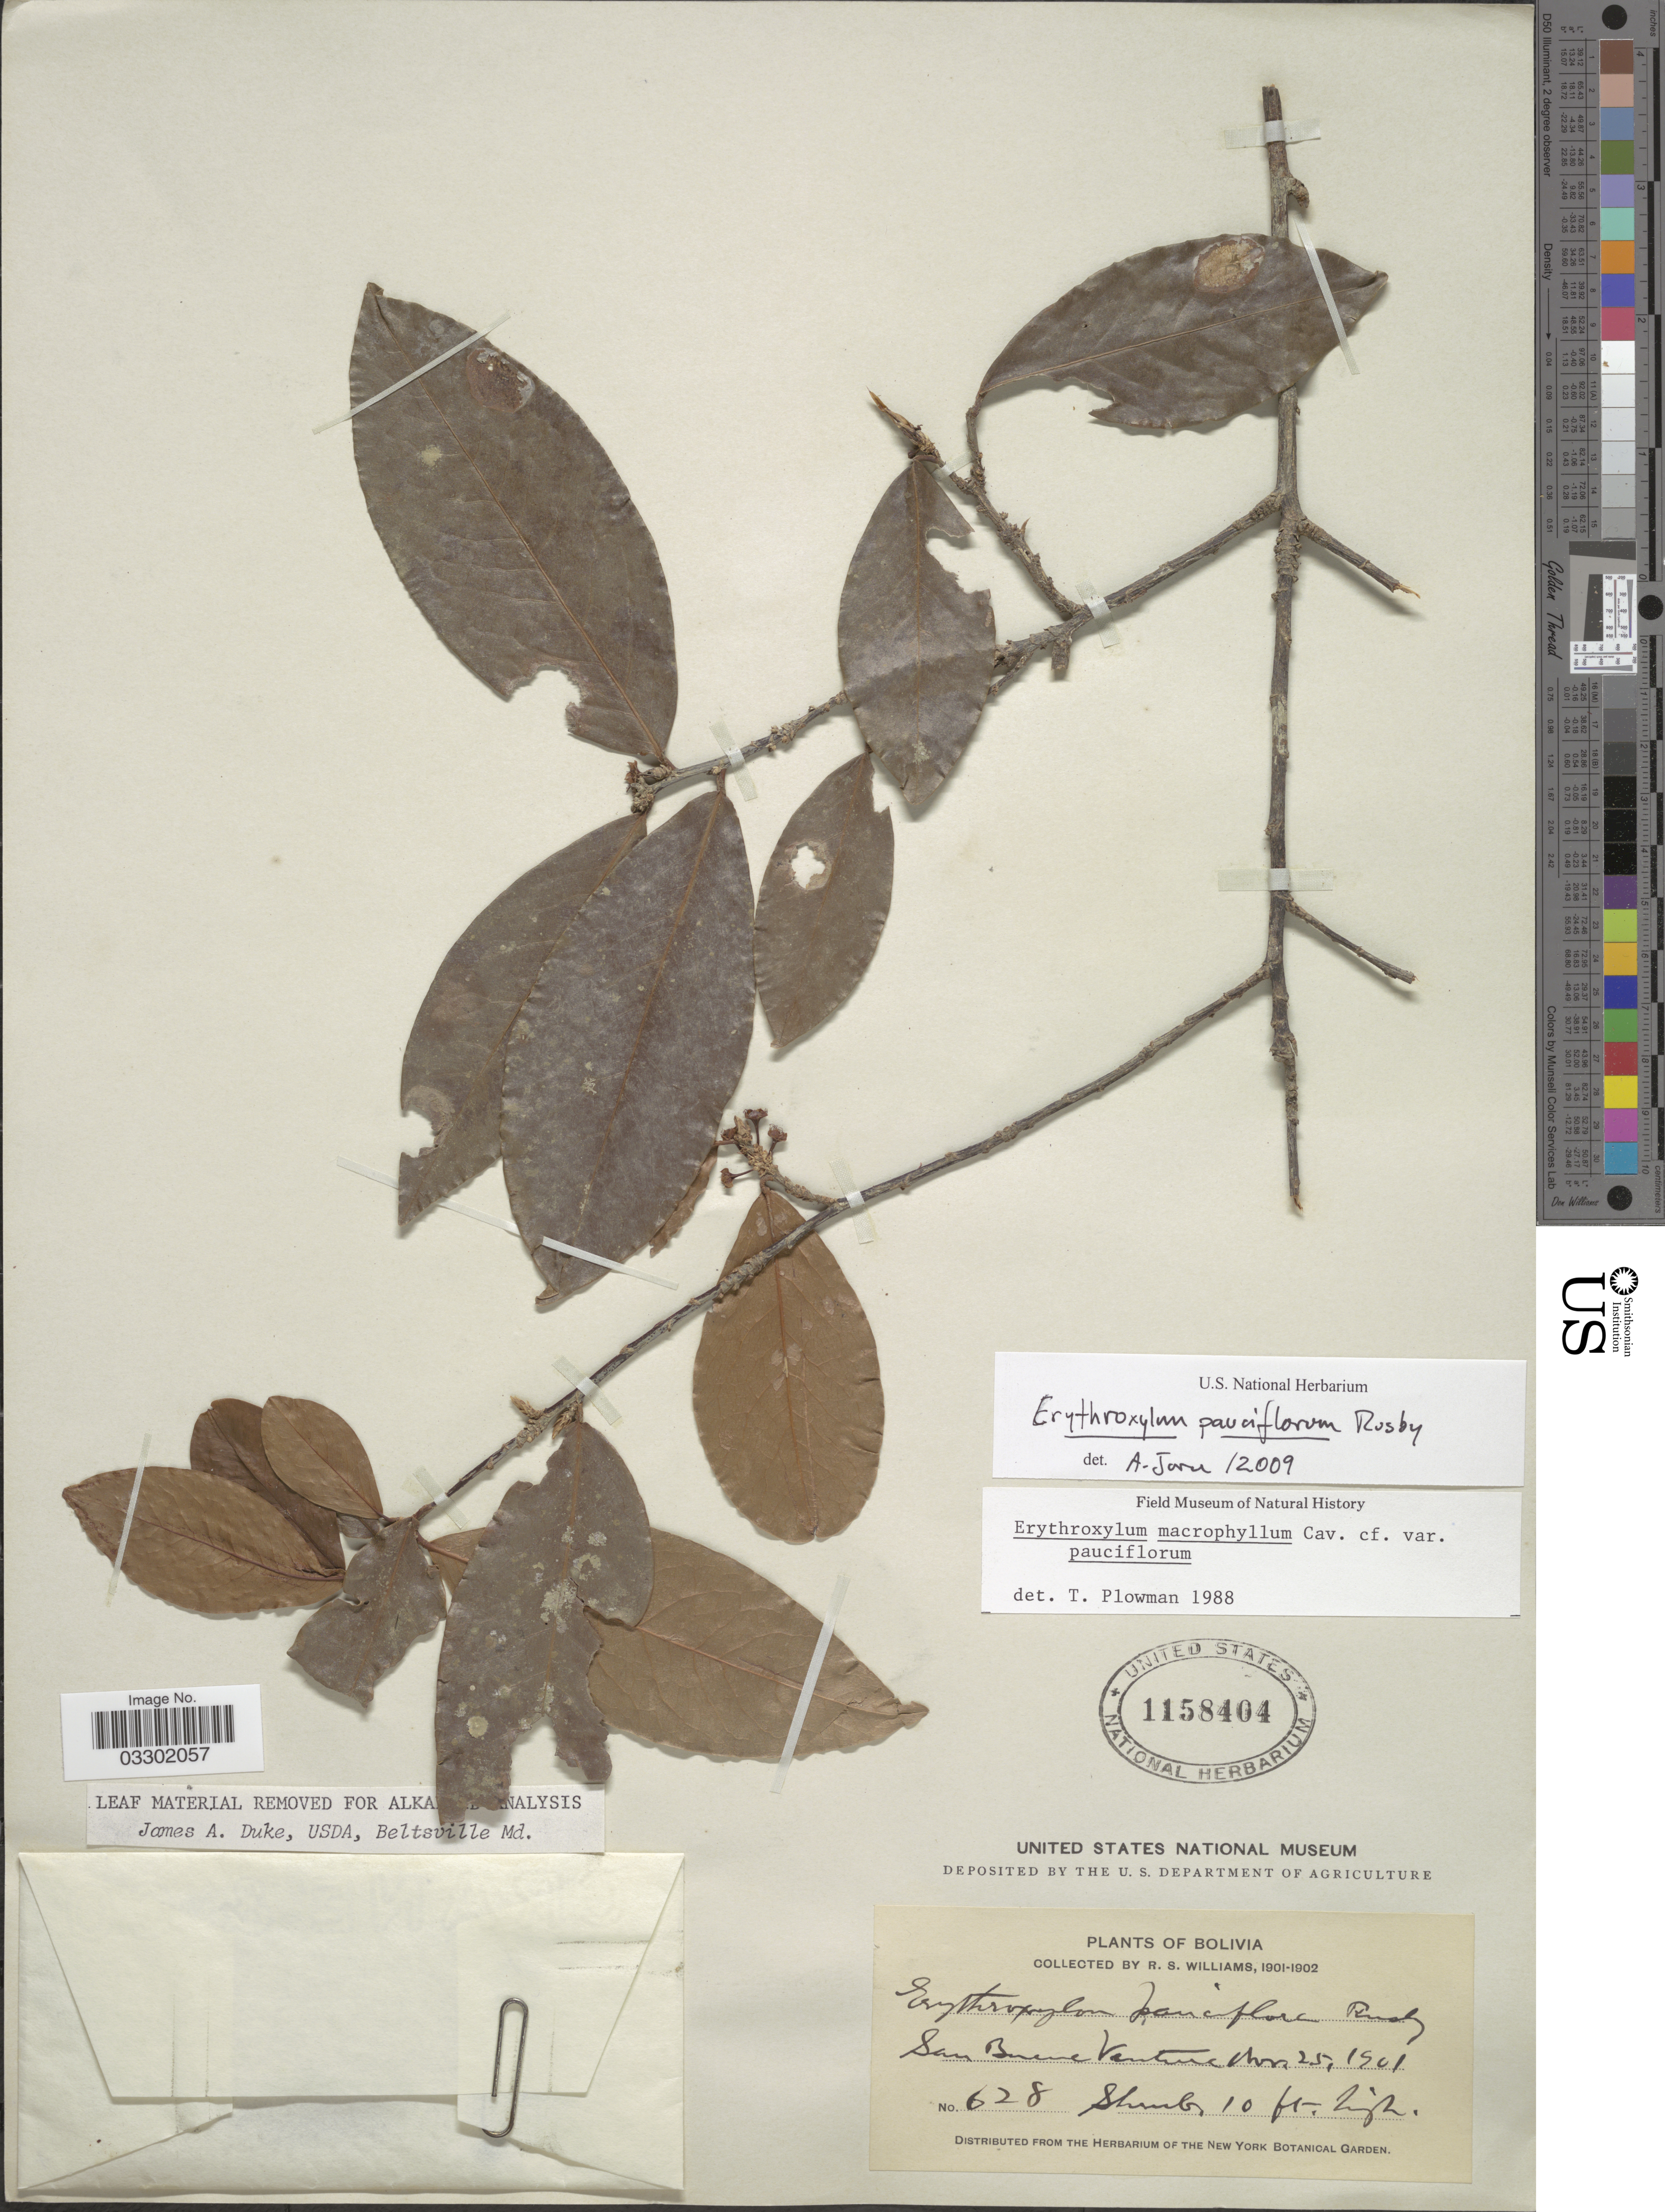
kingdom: Plantae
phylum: Tracheophyta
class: Magnoliopsida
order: Malpighiales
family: Erythroxylaceae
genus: Erythroxylum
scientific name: Erythroxylum pauciflorum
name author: Rusby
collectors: R. S. Williams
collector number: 628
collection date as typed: Nov. 25, 1901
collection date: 1901-11-25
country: Bolivia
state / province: La Paz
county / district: Iturralde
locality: San Buena Ventura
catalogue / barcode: US 1158404